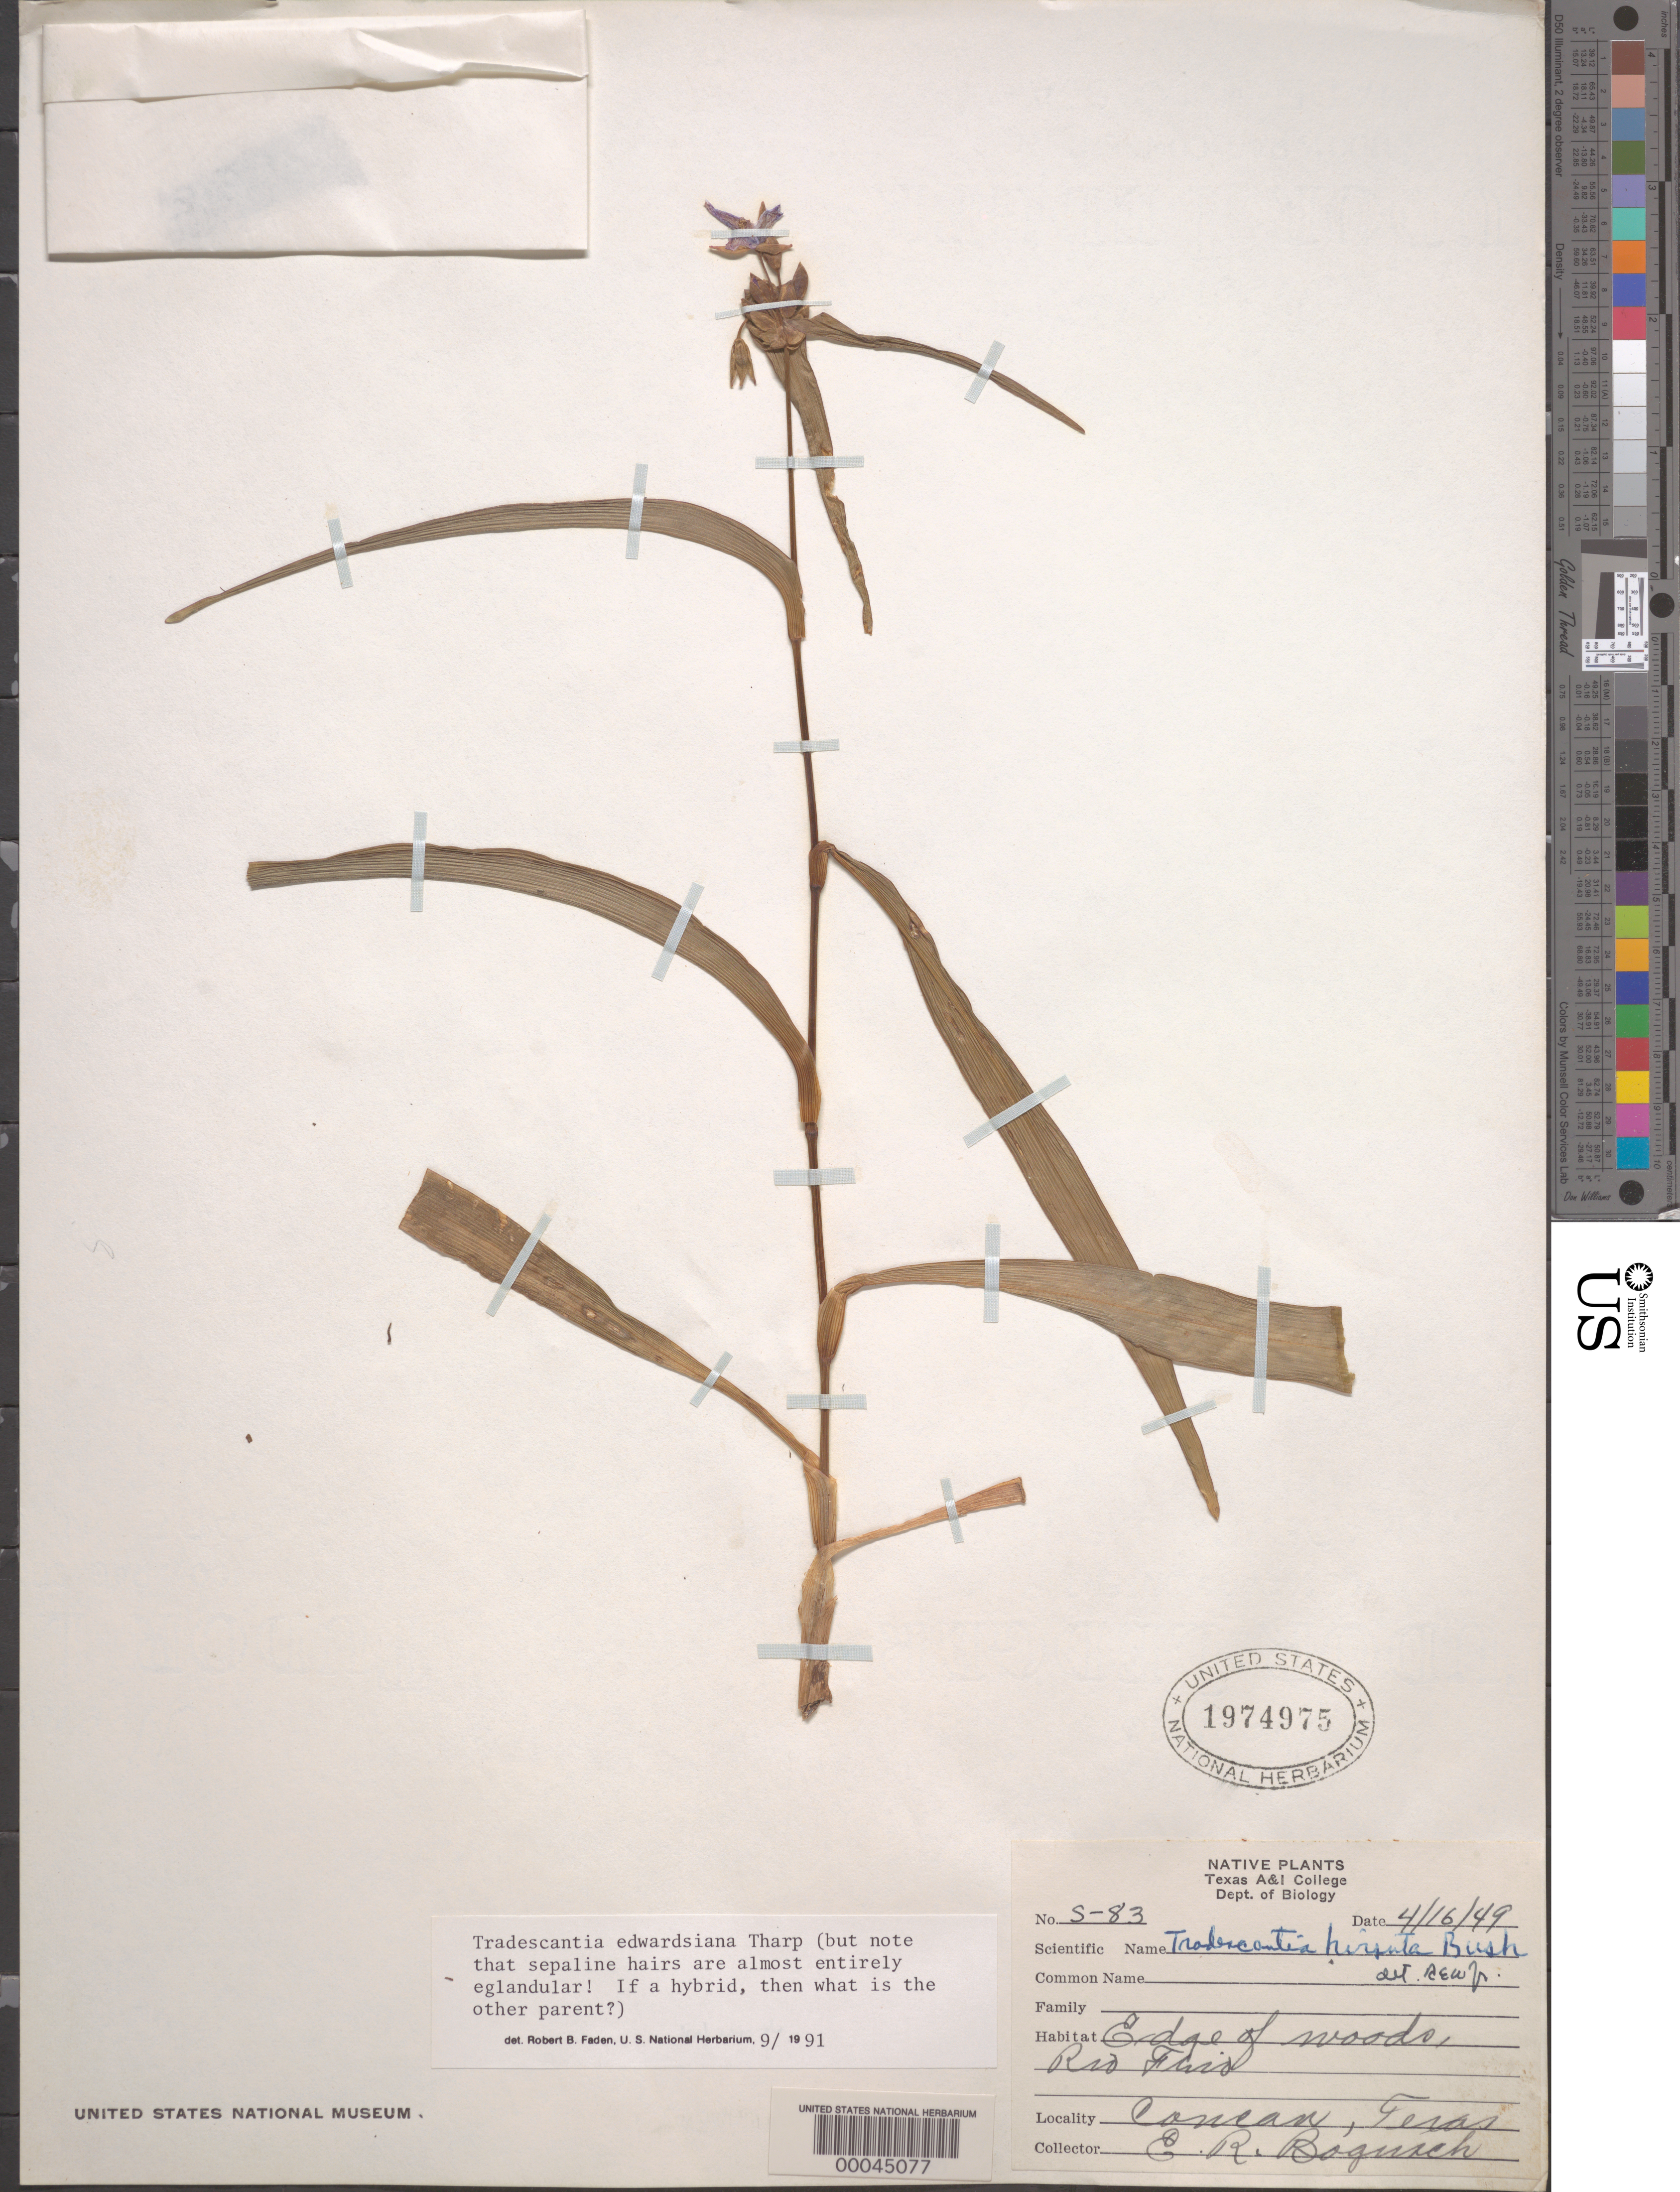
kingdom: Plantae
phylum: Tracheophyta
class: Liliopsida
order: Commelinales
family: Commelinaceae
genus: Tradescantia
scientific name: Tradescantia edwardsiana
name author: Tharp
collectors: E. Bogusch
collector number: S-83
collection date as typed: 16 Apr 1949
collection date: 1949-04-16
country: United States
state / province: Texas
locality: Conean, rio fuio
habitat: Woods edge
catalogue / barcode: US 1974975